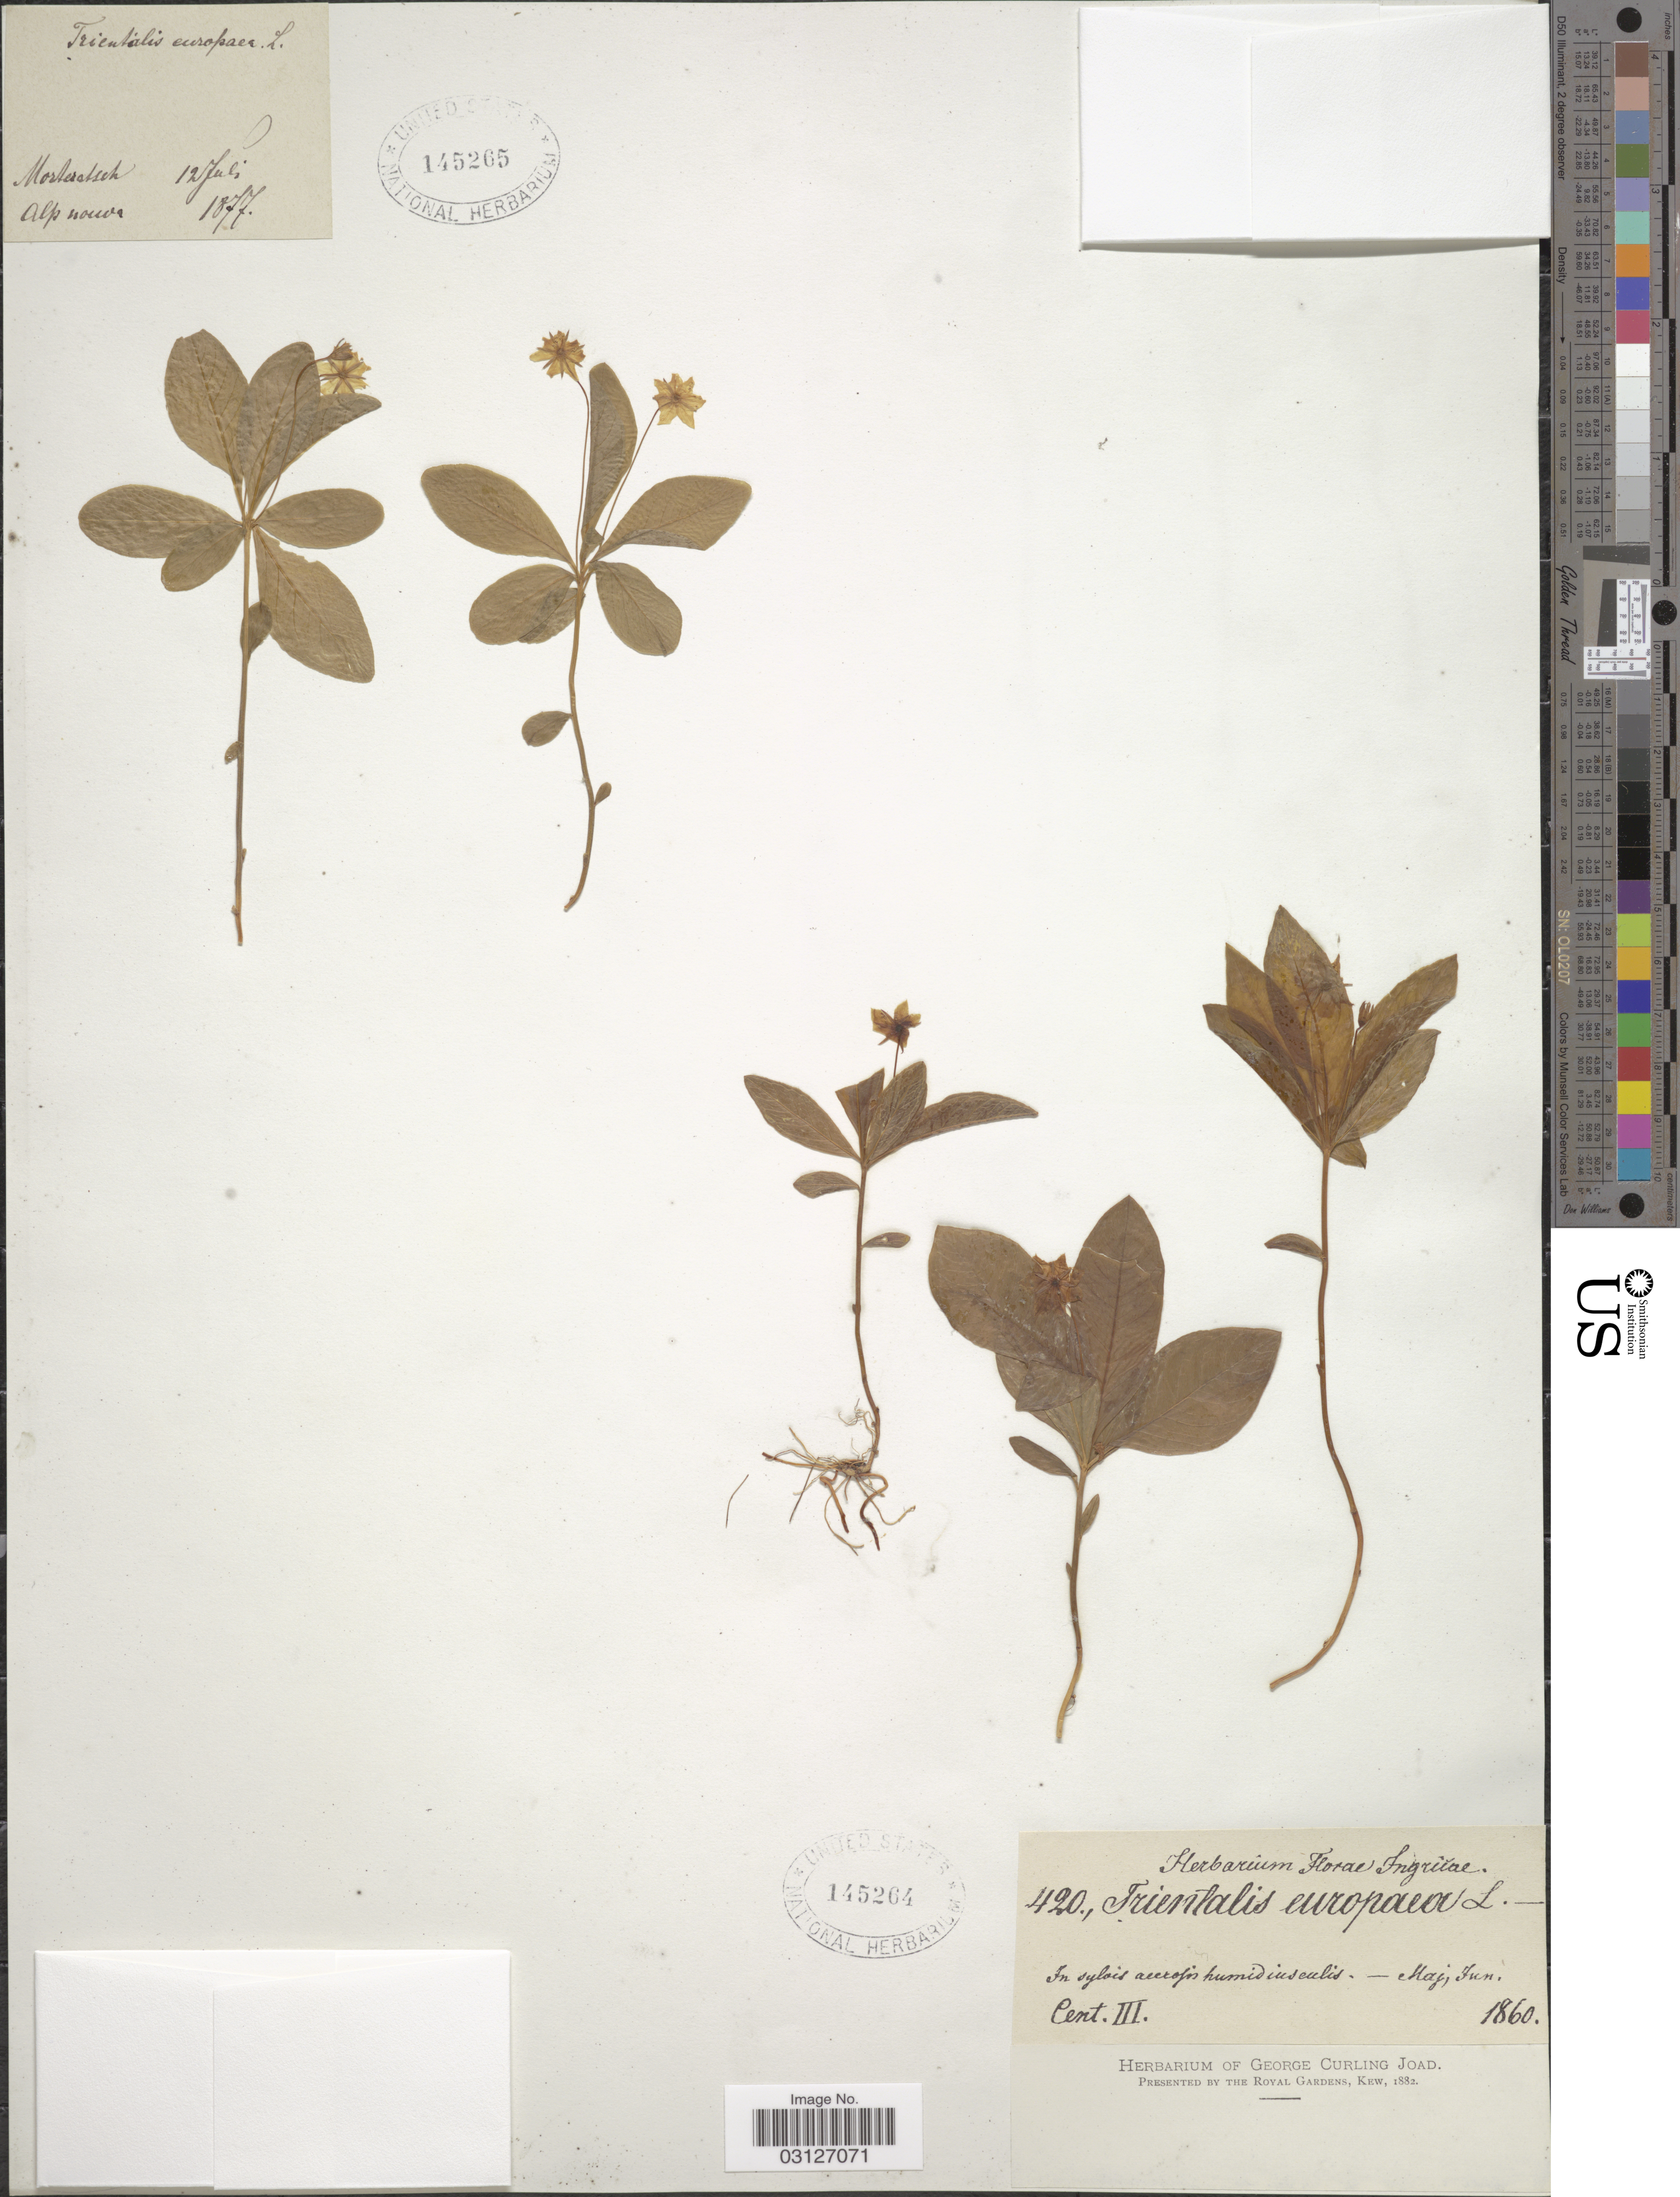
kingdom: Plantae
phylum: Tracheophyta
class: Magnoliopsida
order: Ericales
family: Primulaceae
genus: Trientalis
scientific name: Trientalis europaea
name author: L.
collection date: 1877-07-12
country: Switzerland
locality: Morteratsch, Alp nouva.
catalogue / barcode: US 145265